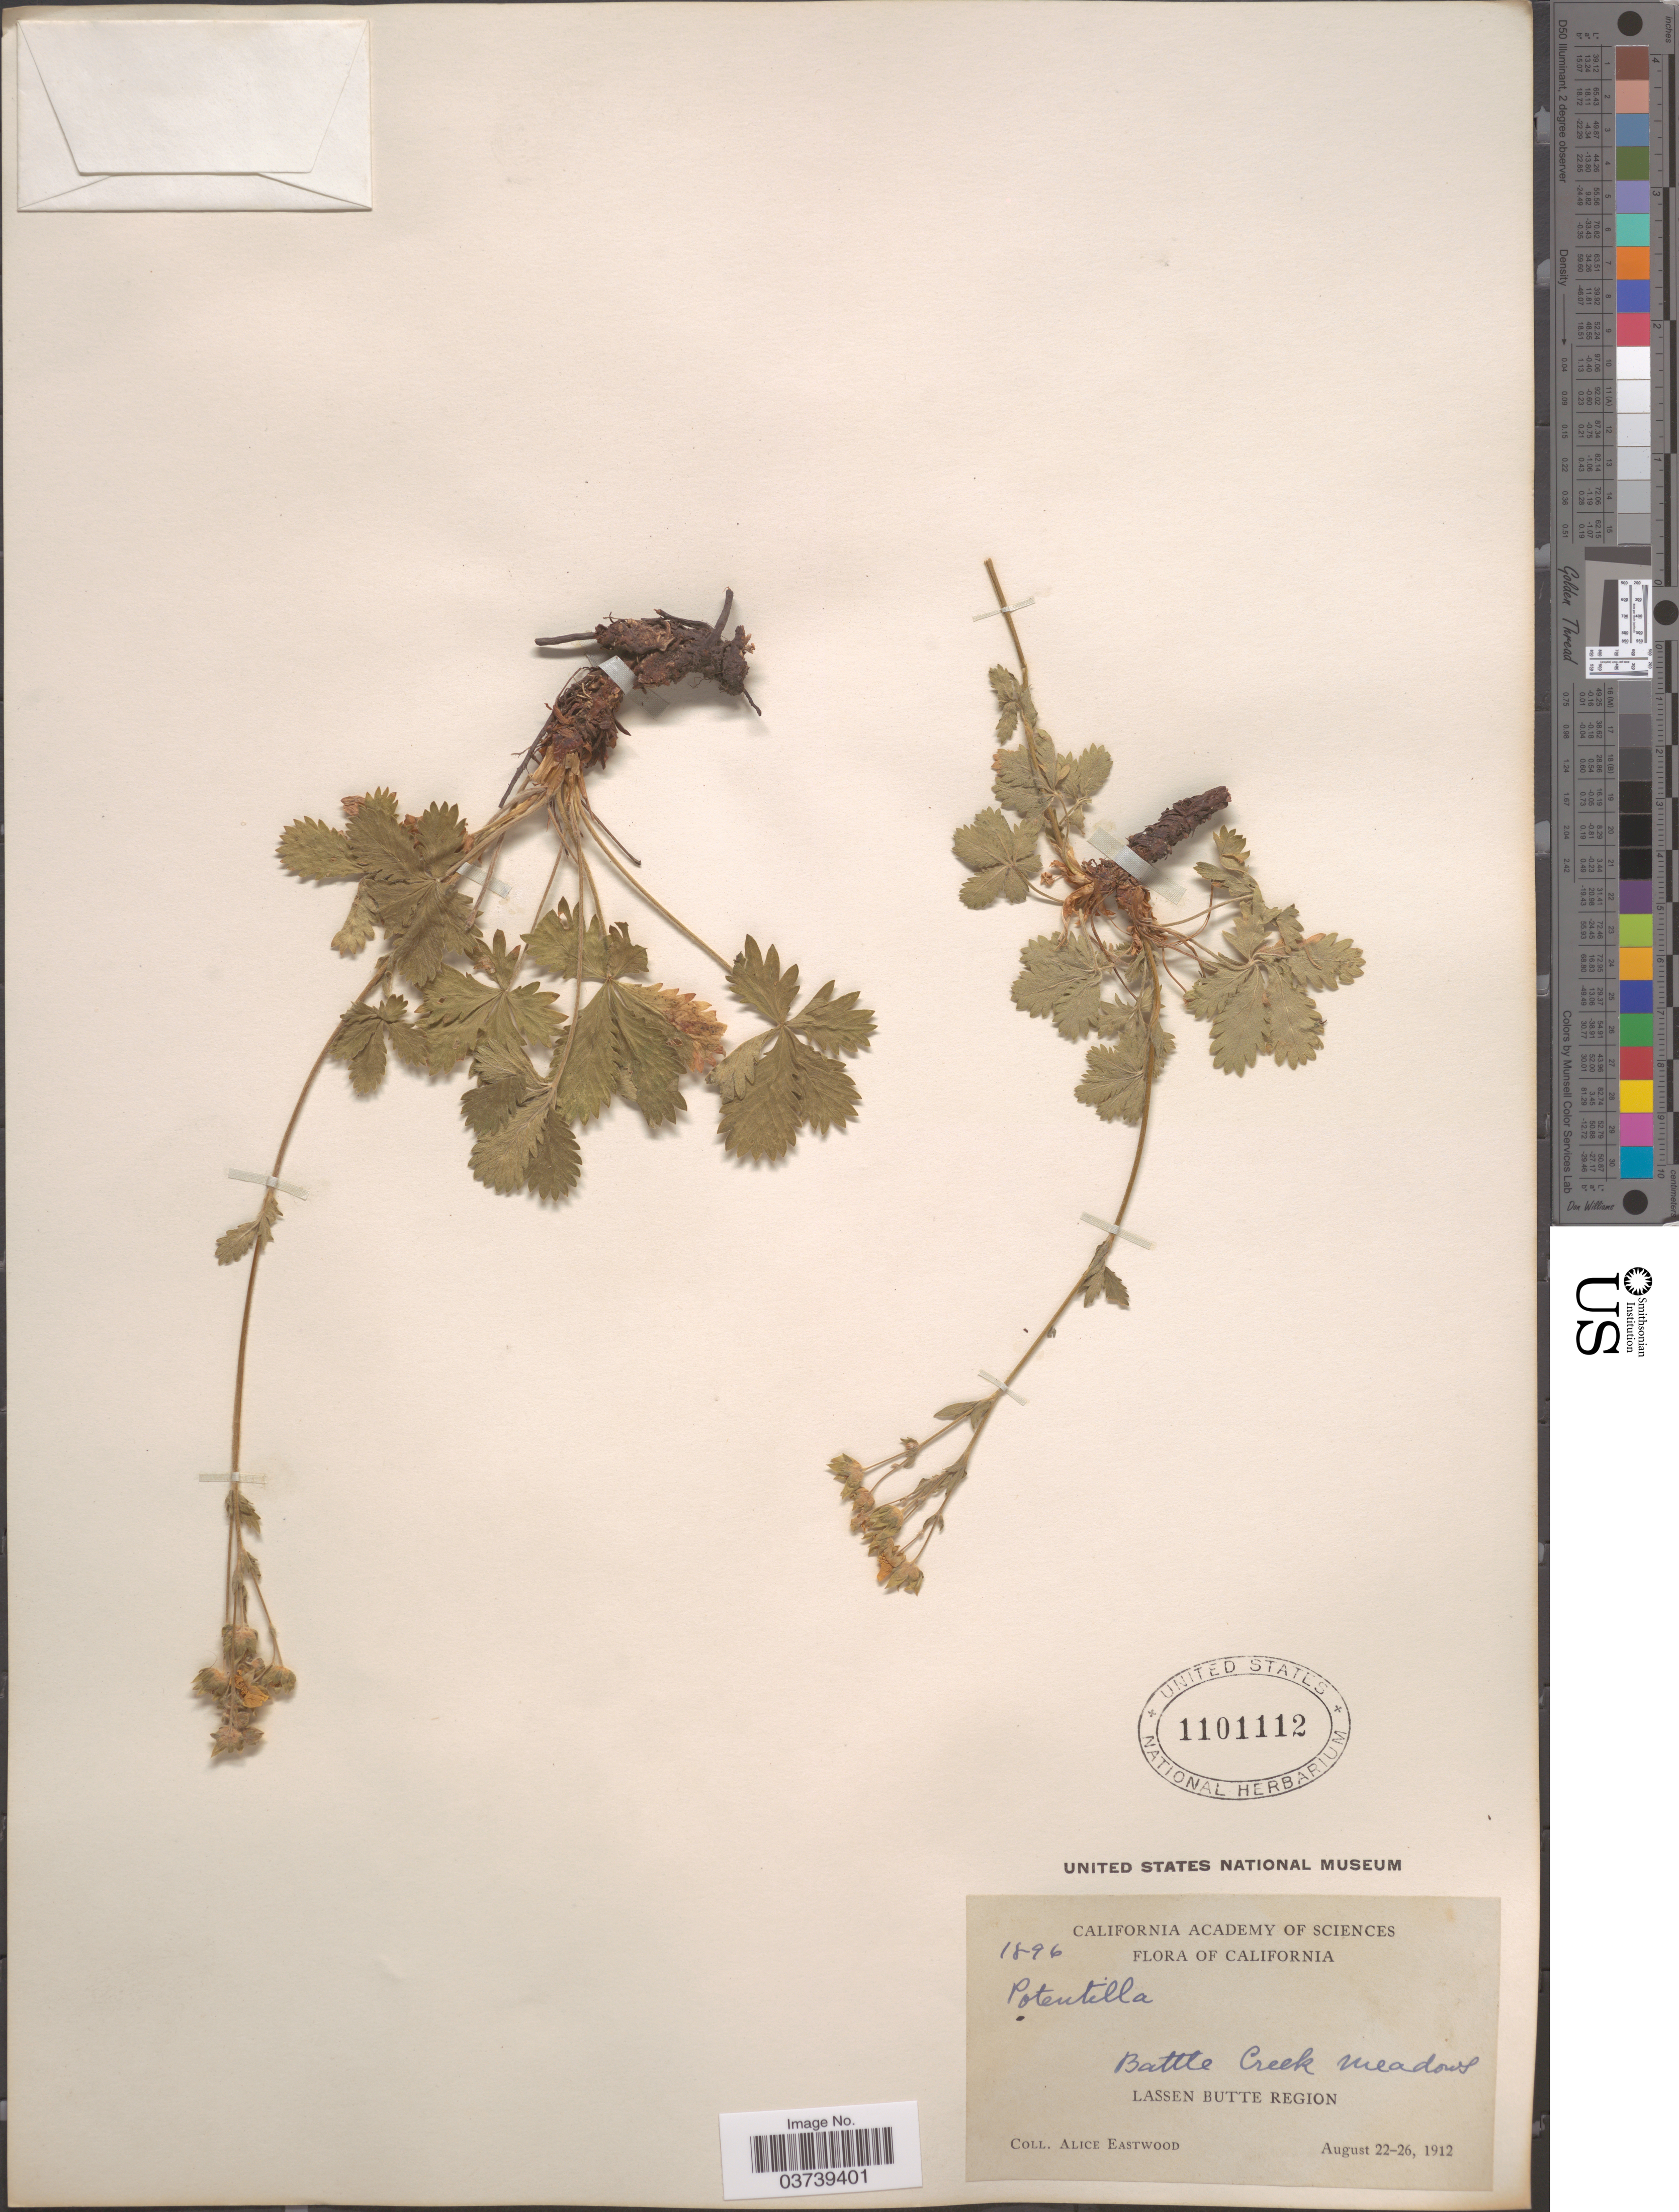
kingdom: Plantae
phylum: Tracheophyta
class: Magnoliopsida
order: Rosales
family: Rosaceae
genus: Potentilla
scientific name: Potentilla sp.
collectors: A. Eastwood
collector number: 1896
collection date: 1912-08-22/1912-08-26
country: United States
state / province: California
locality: Battle Creek meadows, Lassen Butte Region.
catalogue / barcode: US 1101112